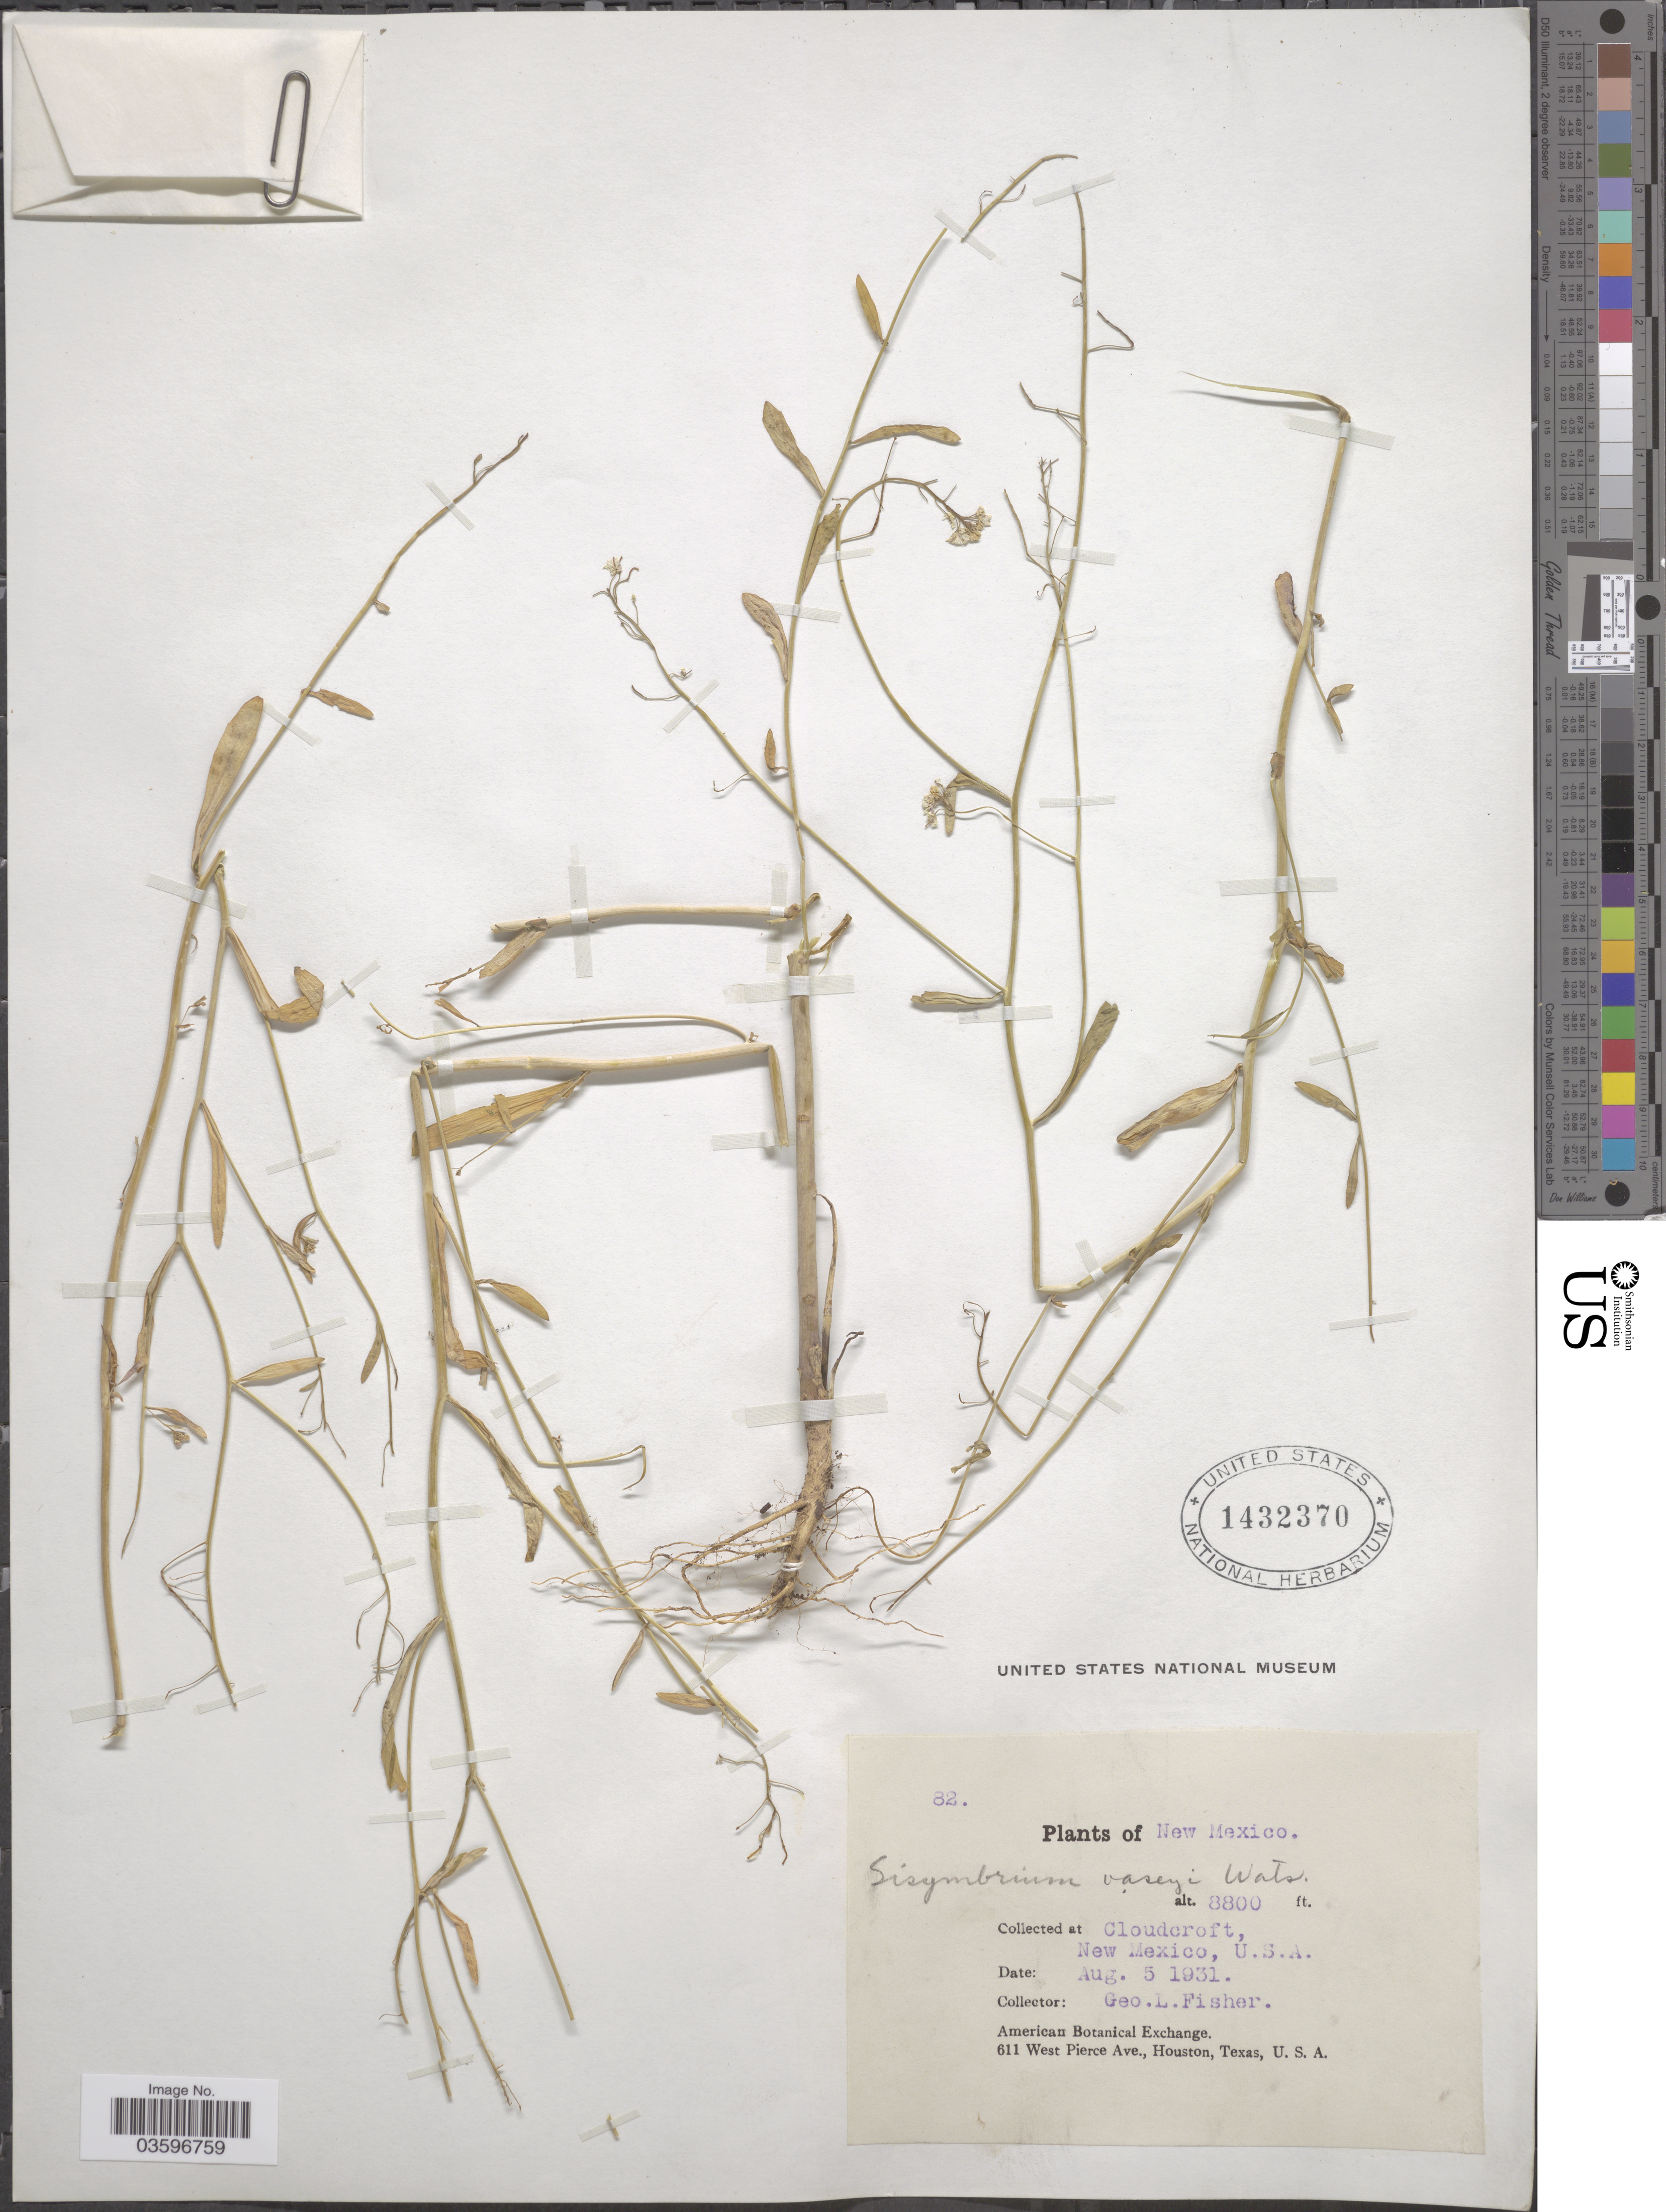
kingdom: Plantae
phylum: Tracheophyta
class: Magnoliopsida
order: Brassicales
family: Brassicaceae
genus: Thelypodiopsis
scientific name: Thelypodiopsis vaseyi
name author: (S. Watson ex B.L. Rob.) Rollins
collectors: G. L. Fisher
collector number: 82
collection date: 1931-08-05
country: United States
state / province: New Mexico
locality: Cloudcroft.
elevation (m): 2682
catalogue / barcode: US 1432370